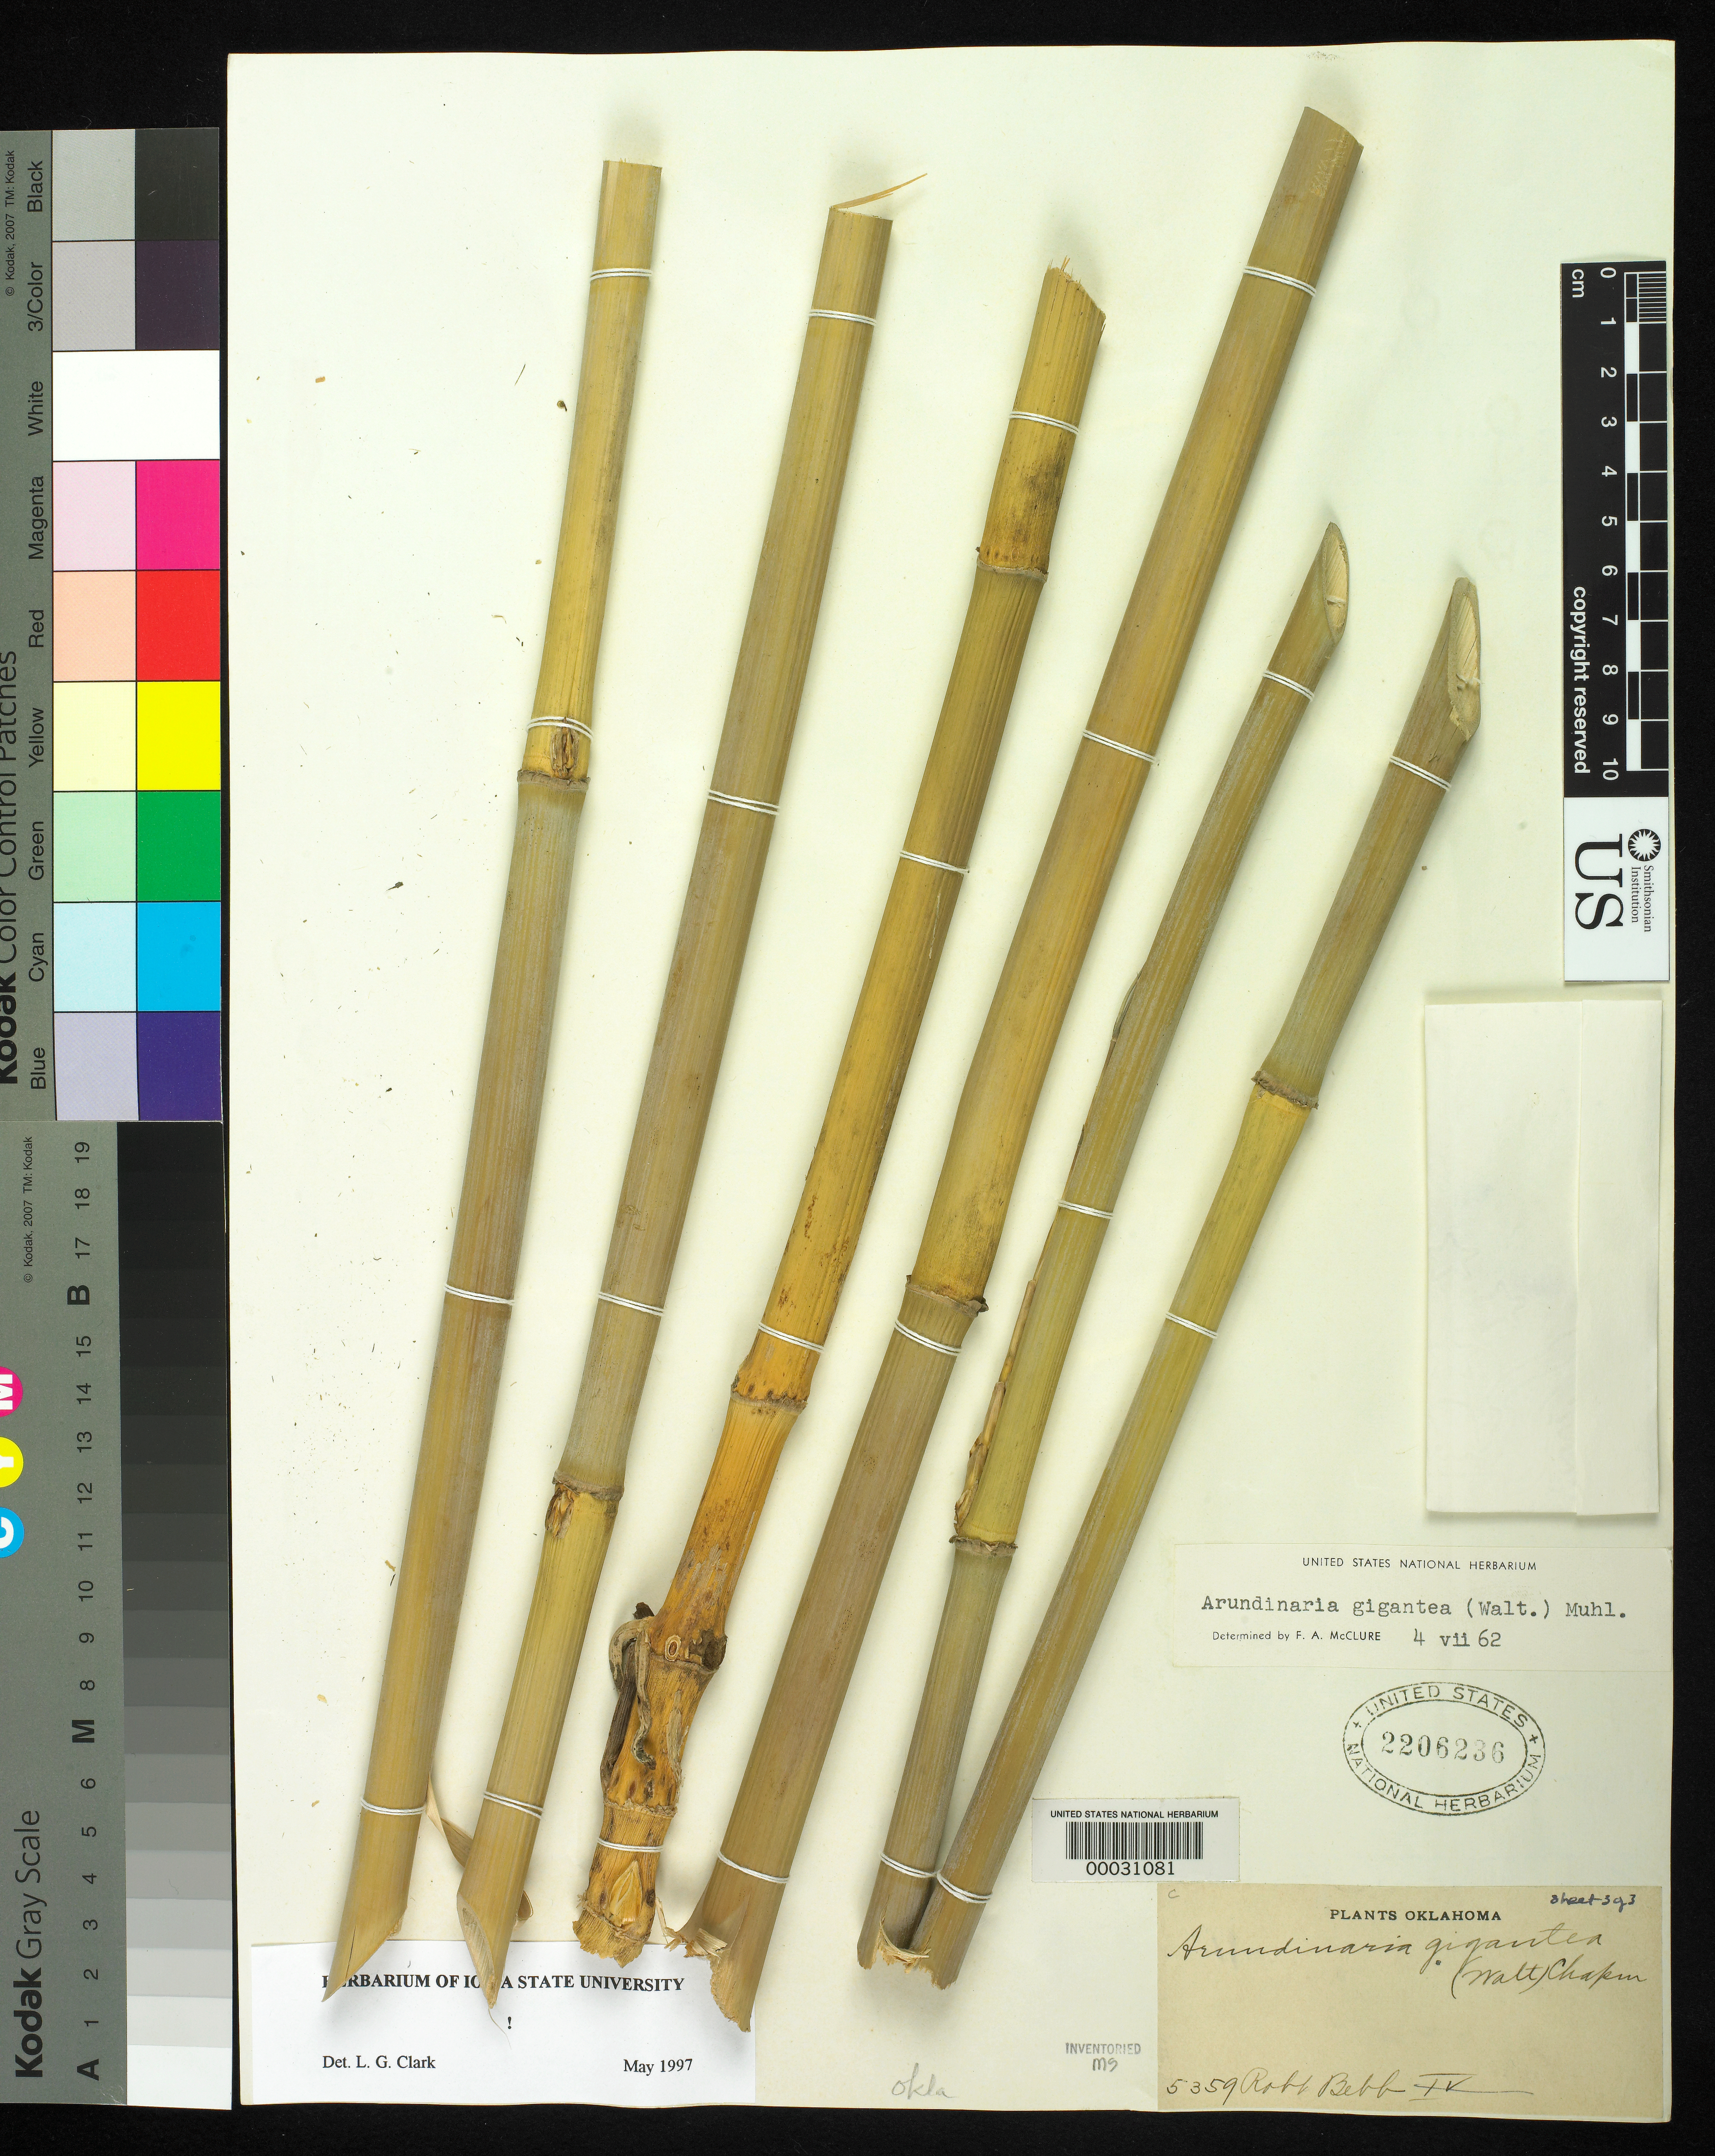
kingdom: Plantae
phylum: Tracheophyta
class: Liliopsida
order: Poales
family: Poaceae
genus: Arundinaria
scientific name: Arundinaria gigantea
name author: (Walter) Muhl.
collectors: R. Bebb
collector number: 5359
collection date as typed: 29 May 1940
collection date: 1940-05-29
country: United States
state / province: Oklahoma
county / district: Muskogee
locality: Muskogee, grand river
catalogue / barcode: US 2206236